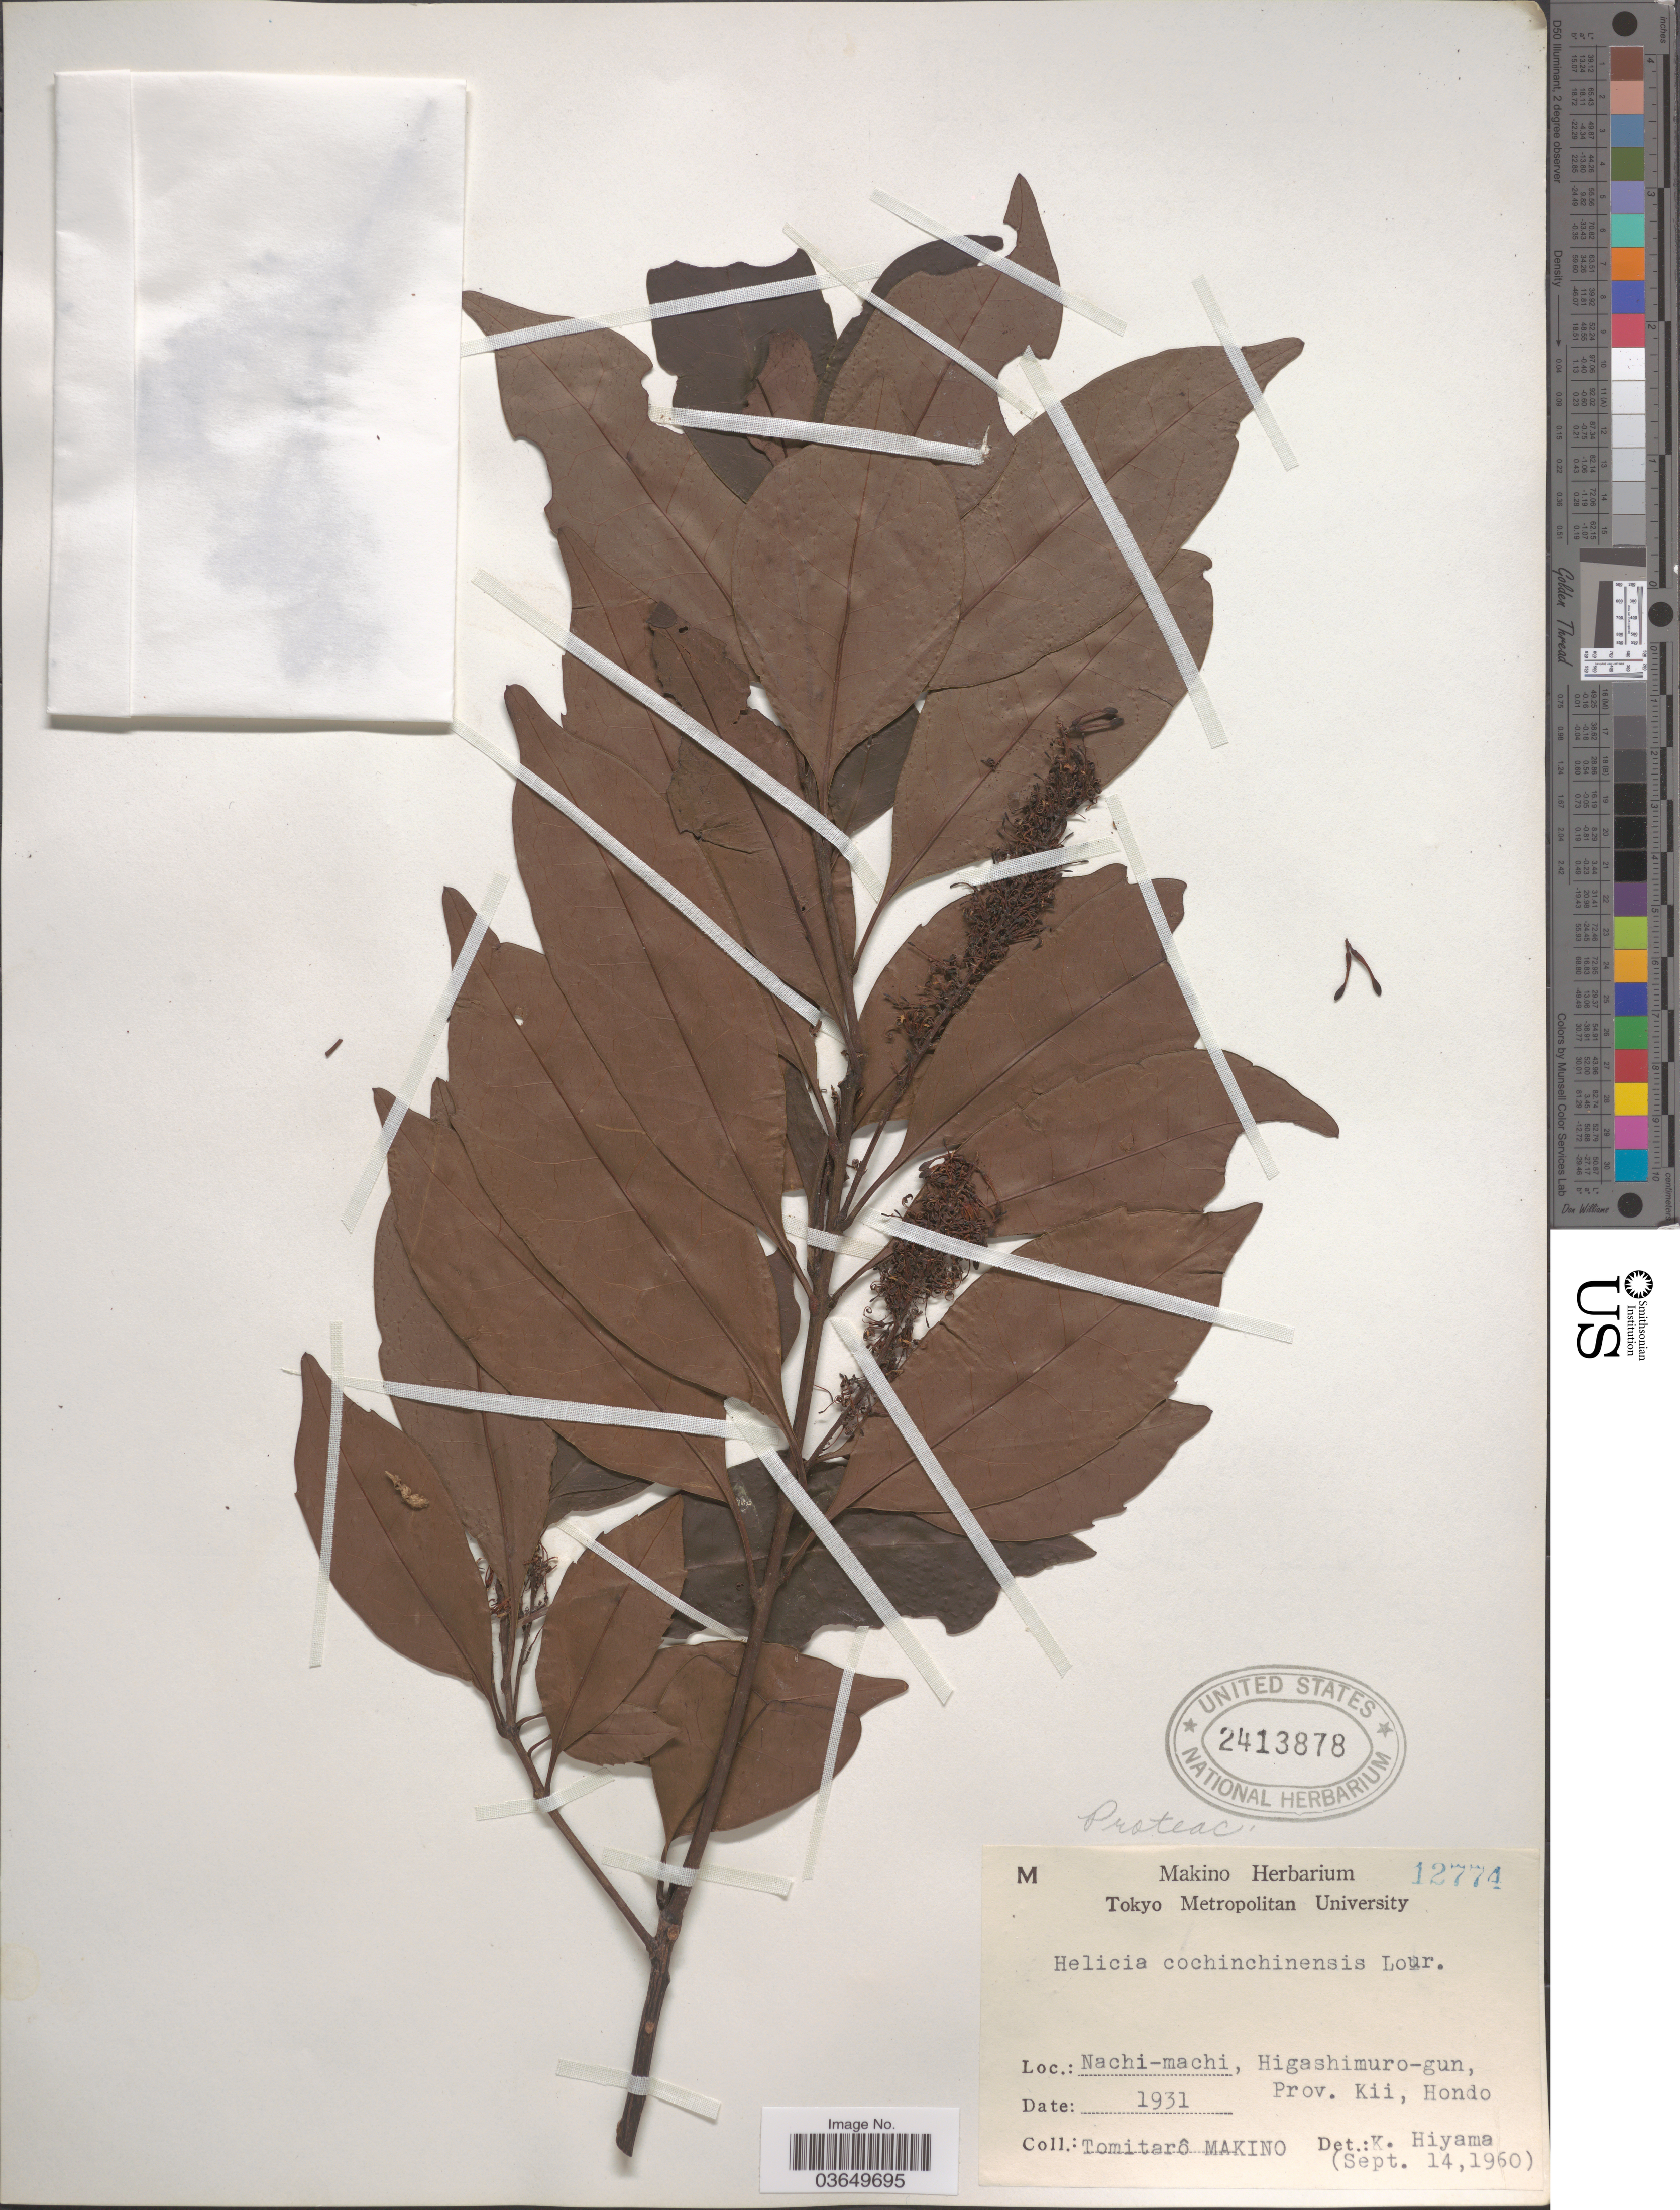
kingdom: Plantae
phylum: Tracheophyta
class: Magnoliopsida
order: Proteales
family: Proteaceae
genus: Helicia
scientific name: Helicia cochinchinensis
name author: Lour.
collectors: T. Makino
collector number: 12774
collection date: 1931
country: Japan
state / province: Tokyo, Federal City of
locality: Nachi-machi, Higashimuro-gun, Prov. Kii, Hondo.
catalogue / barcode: US 2413878